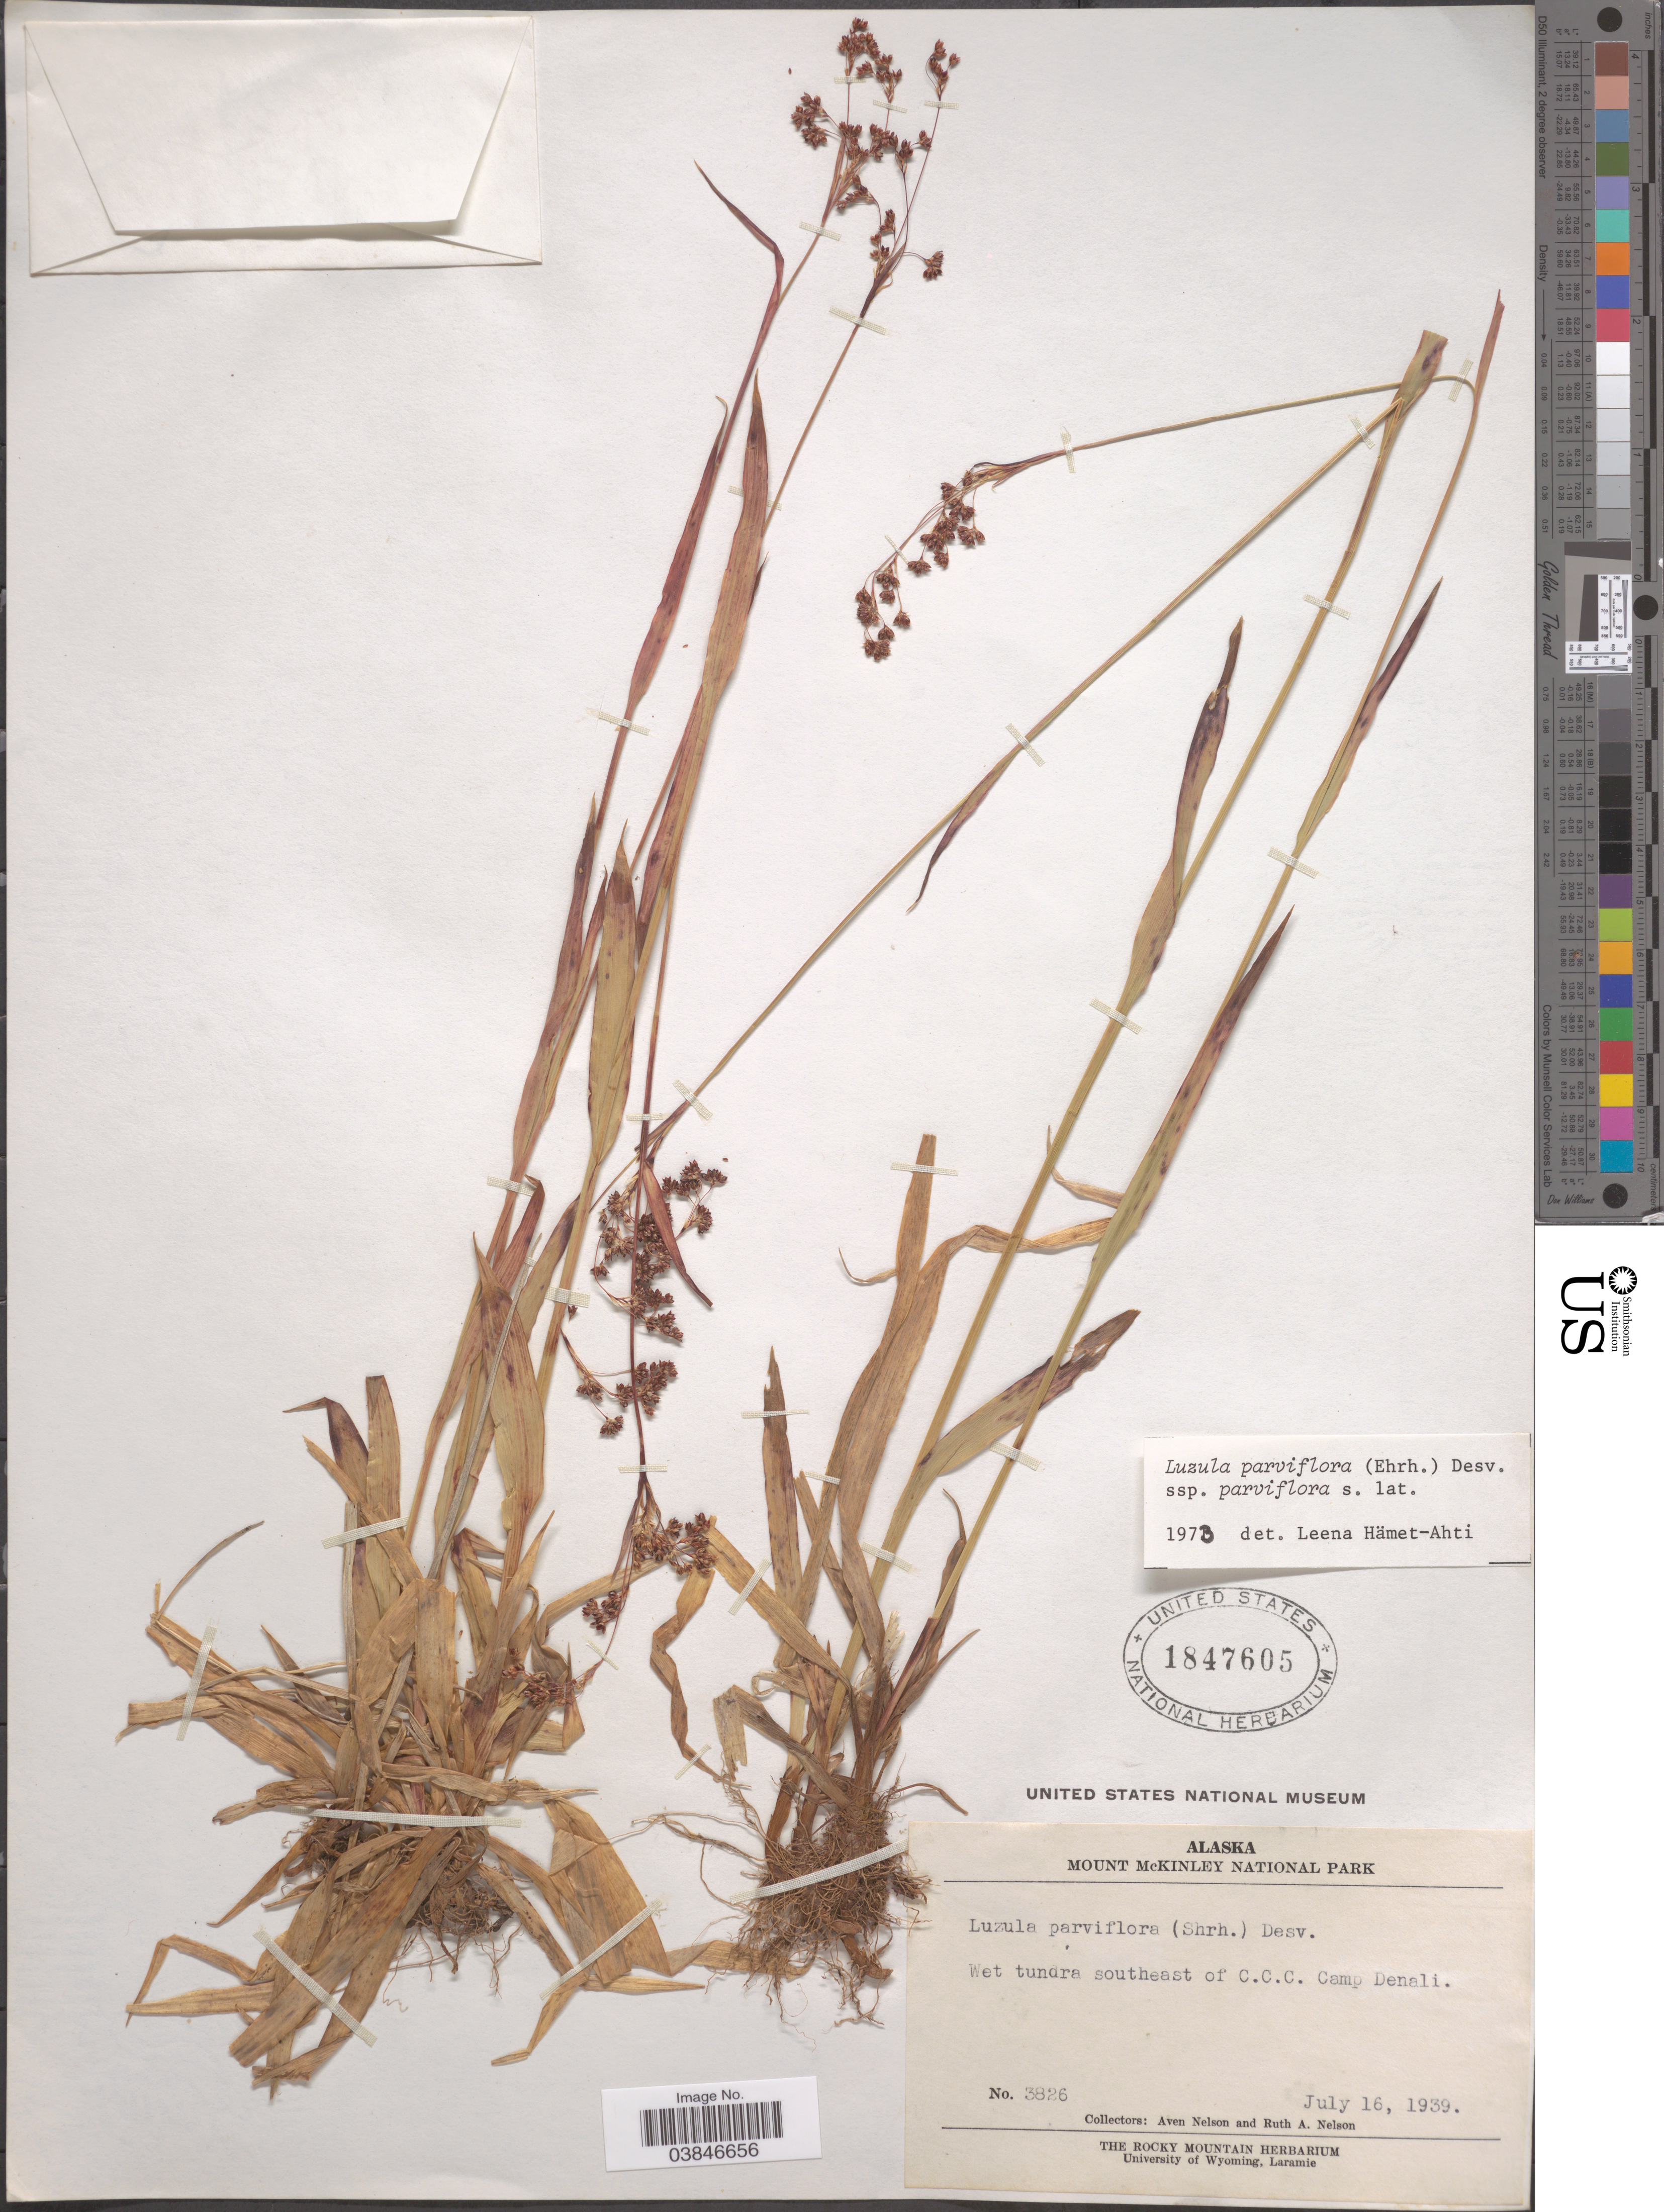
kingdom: Plantae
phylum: Tracheophyta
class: Liliopsida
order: Poales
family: Juncaceae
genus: Luzula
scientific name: Luzula parviflora subsp. parviflora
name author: (Ehrh.) Desv.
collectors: A. Nelson & R. A. Nelson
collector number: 3826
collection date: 1939-07-16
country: United States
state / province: Alaska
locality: Mount McKinley National Park. Southeast of C.C.C. Camp Denali.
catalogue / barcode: US 1847605